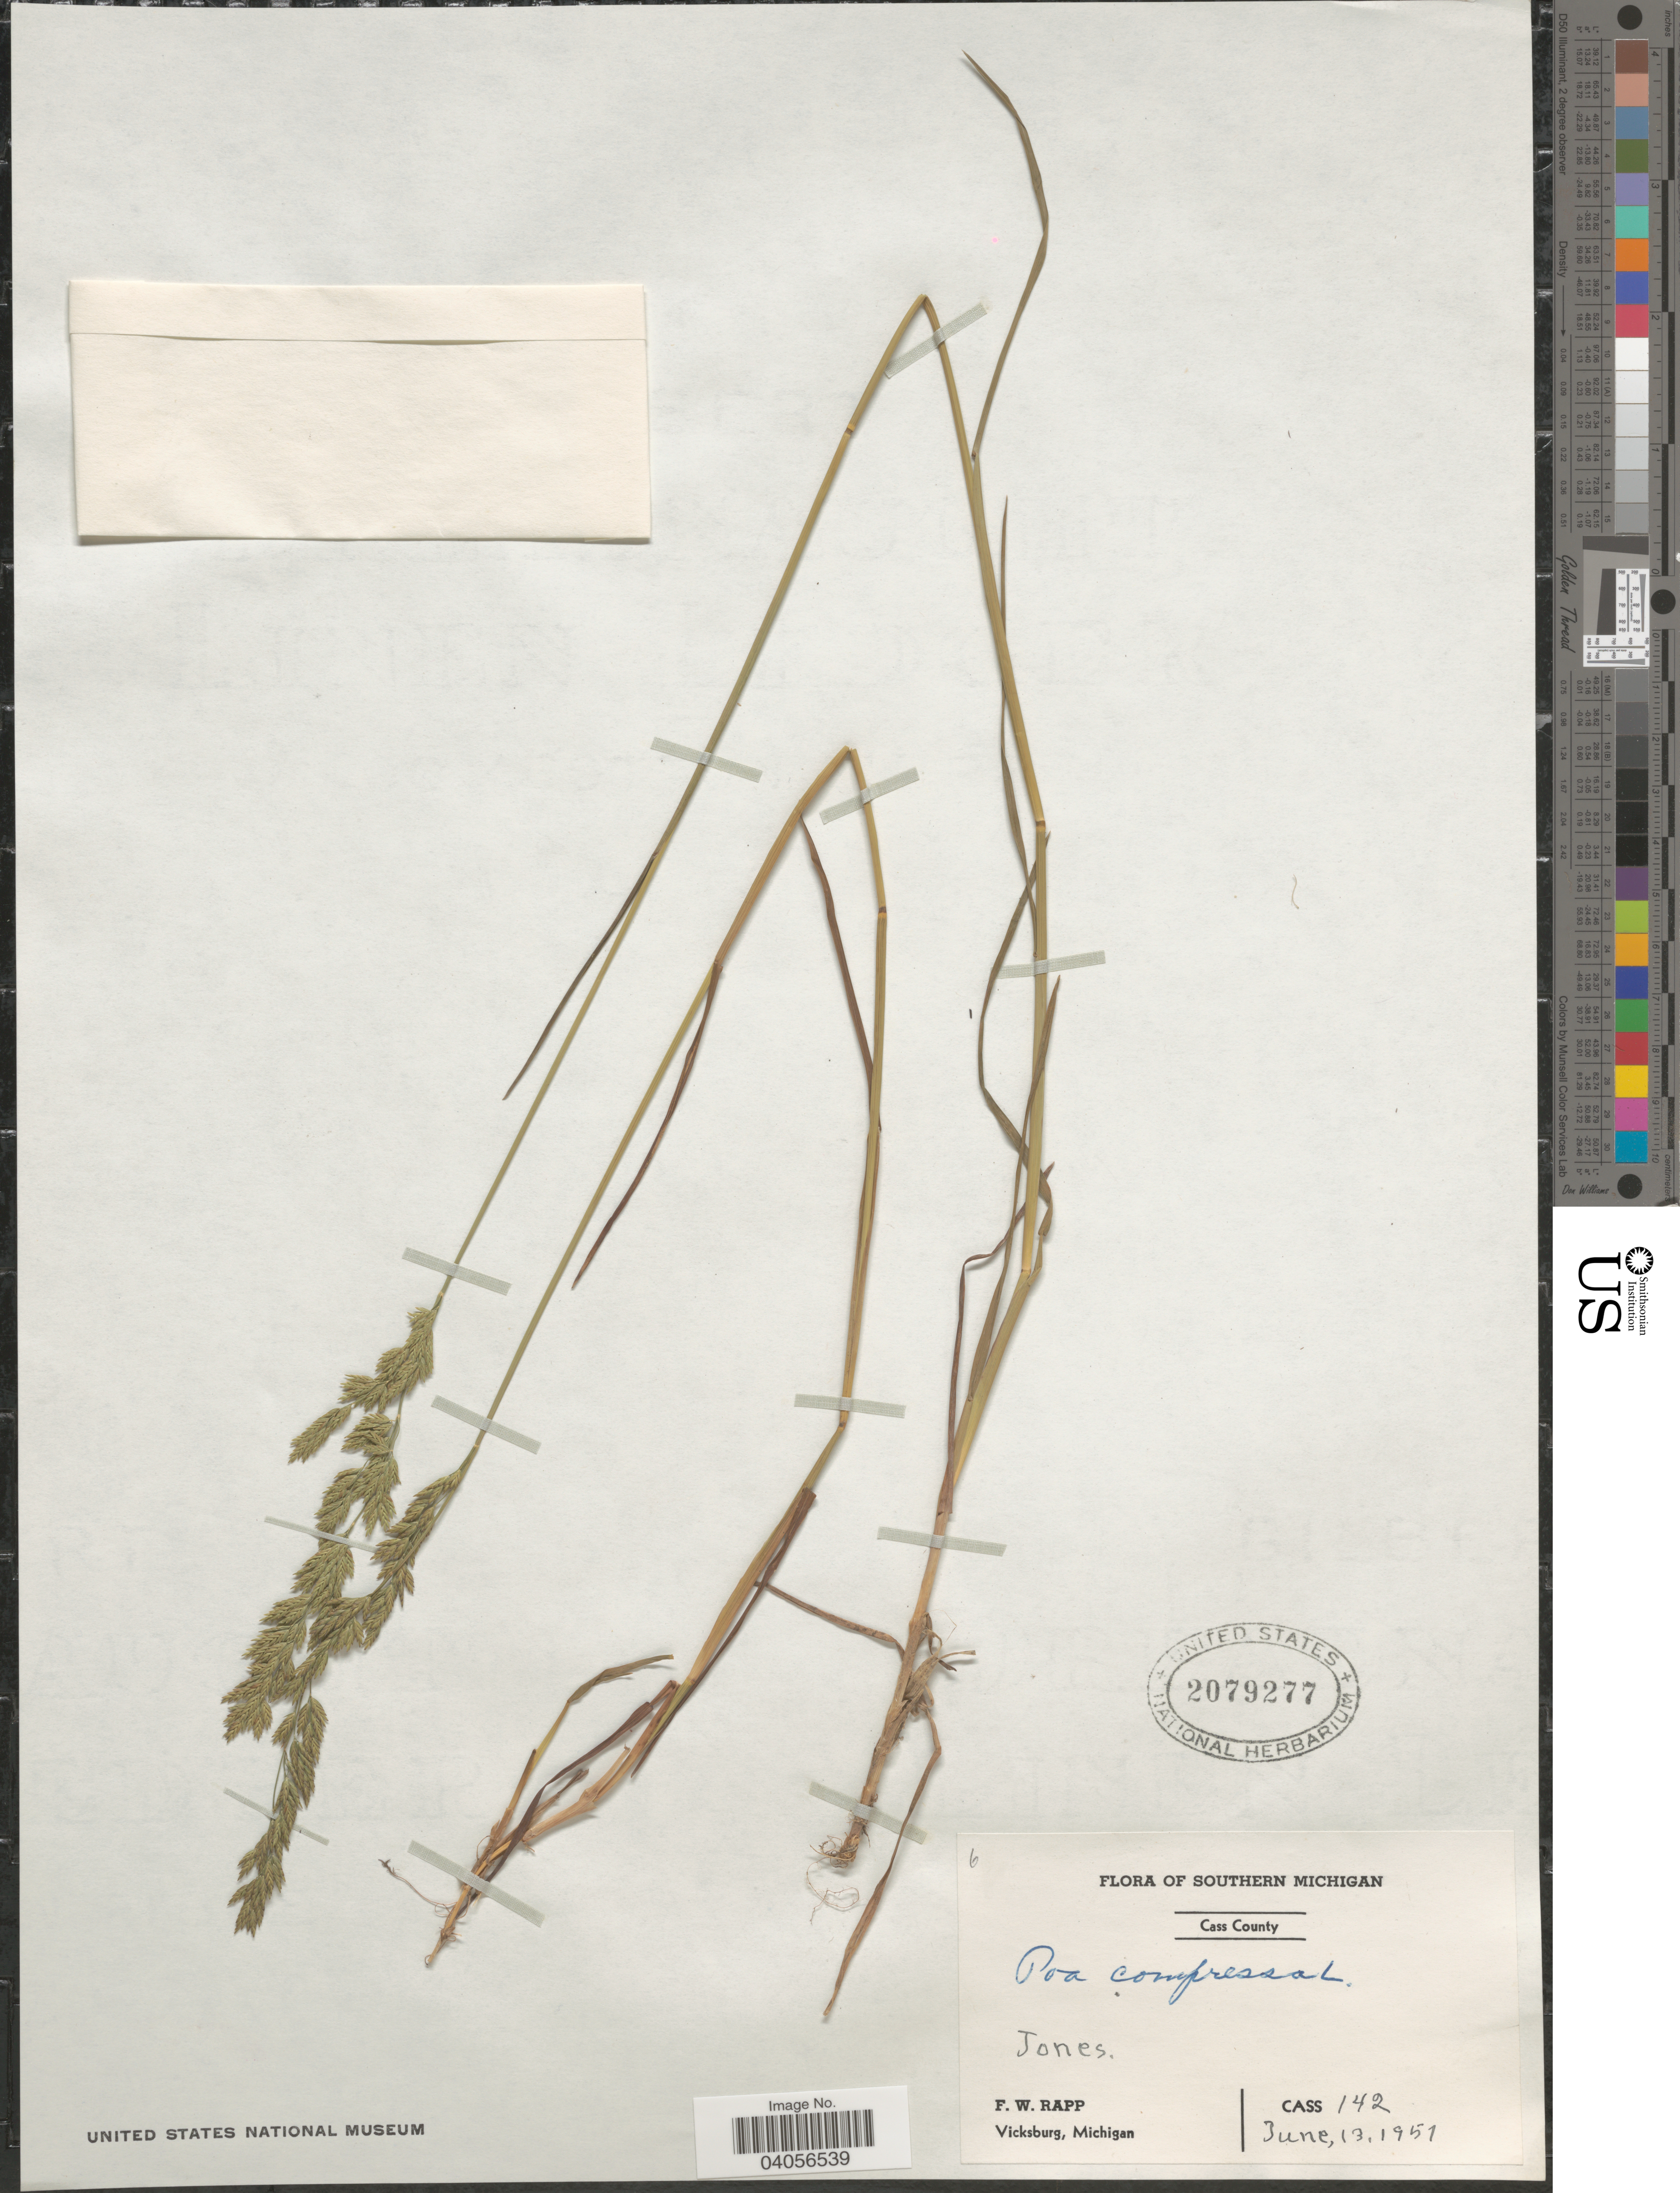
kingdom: Plantae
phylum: Tracheophyta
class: Liliopsida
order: Poales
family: Poaceae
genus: Poa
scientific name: Poa compressa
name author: L.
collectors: F. Rapp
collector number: CASS 142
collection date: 1951-06-13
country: United States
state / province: Michigan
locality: Southern Michigan. Cass County. Jones.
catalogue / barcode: US 2079277